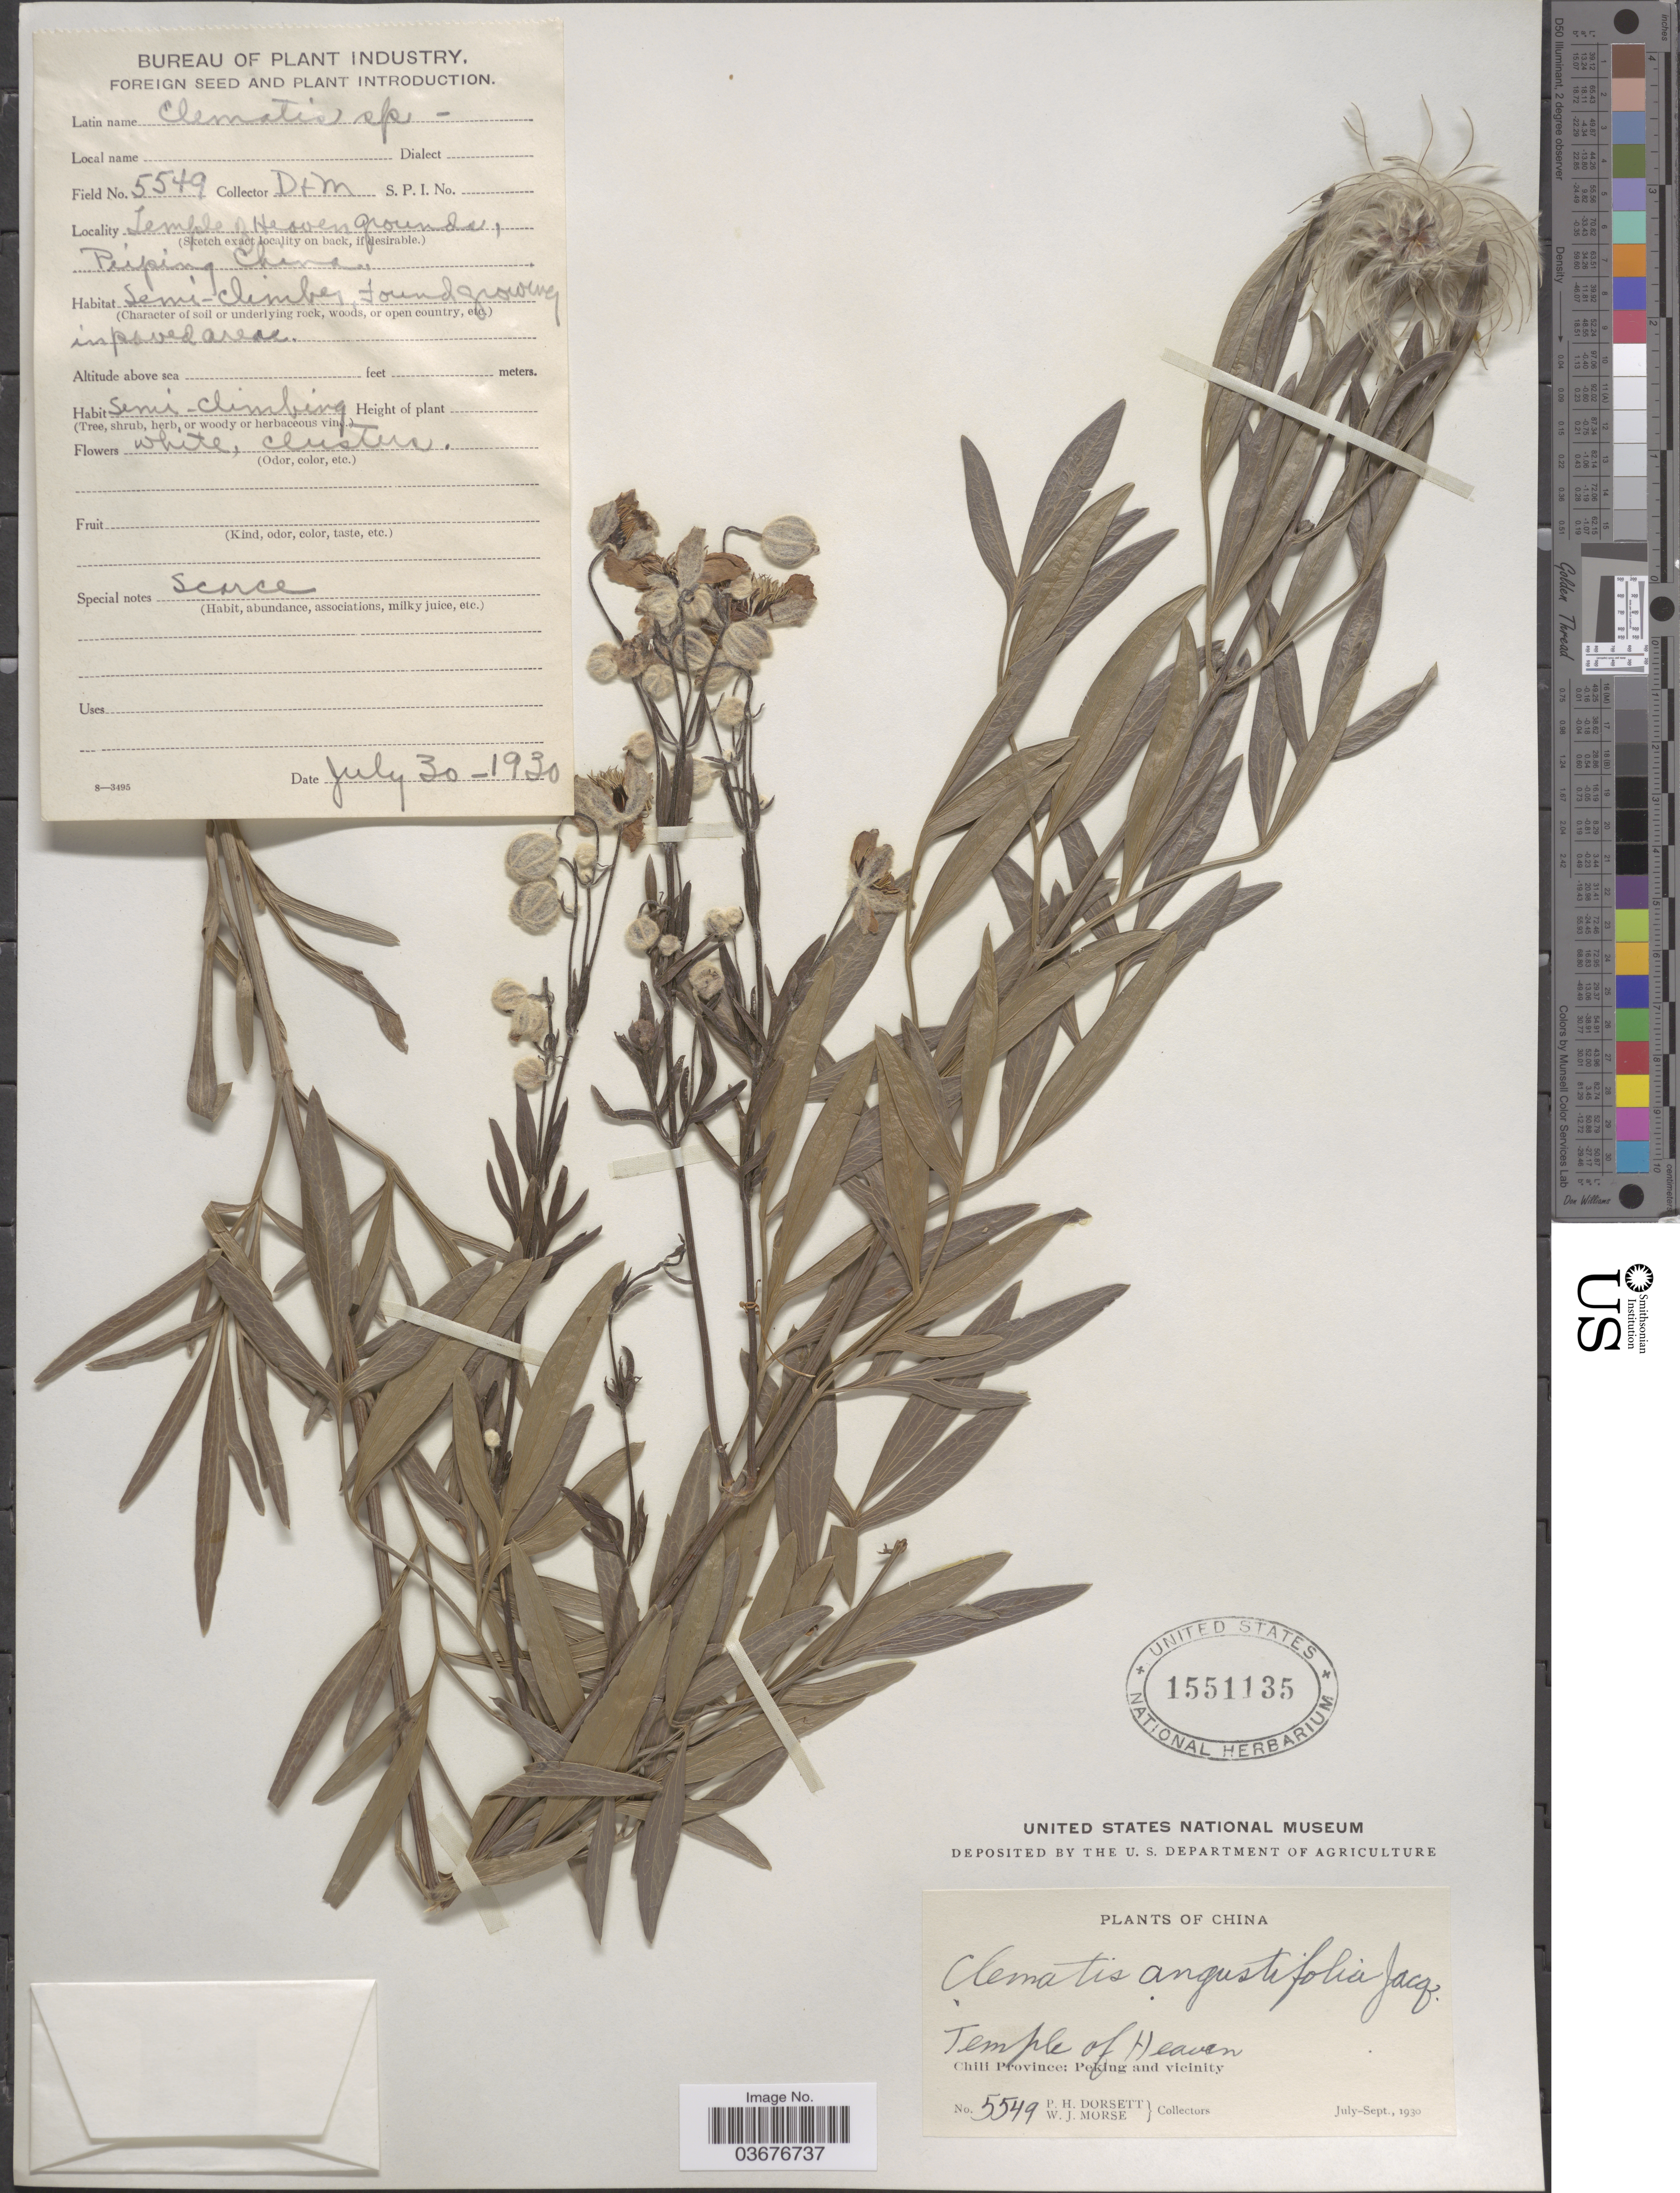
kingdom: Plantae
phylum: Tracheophyta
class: Magnoliopsida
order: Ranunculales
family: Ranunculaceae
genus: Clematis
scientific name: Clematis angustifolia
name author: Jacq.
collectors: P. H. Dorsett & W. J. Morse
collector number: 5549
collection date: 1930-07-30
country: China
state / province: Beijing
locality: Temple of Heaven grounds. Chili Province: Peking and vicinity. Peiping.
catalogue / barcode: US 1551135